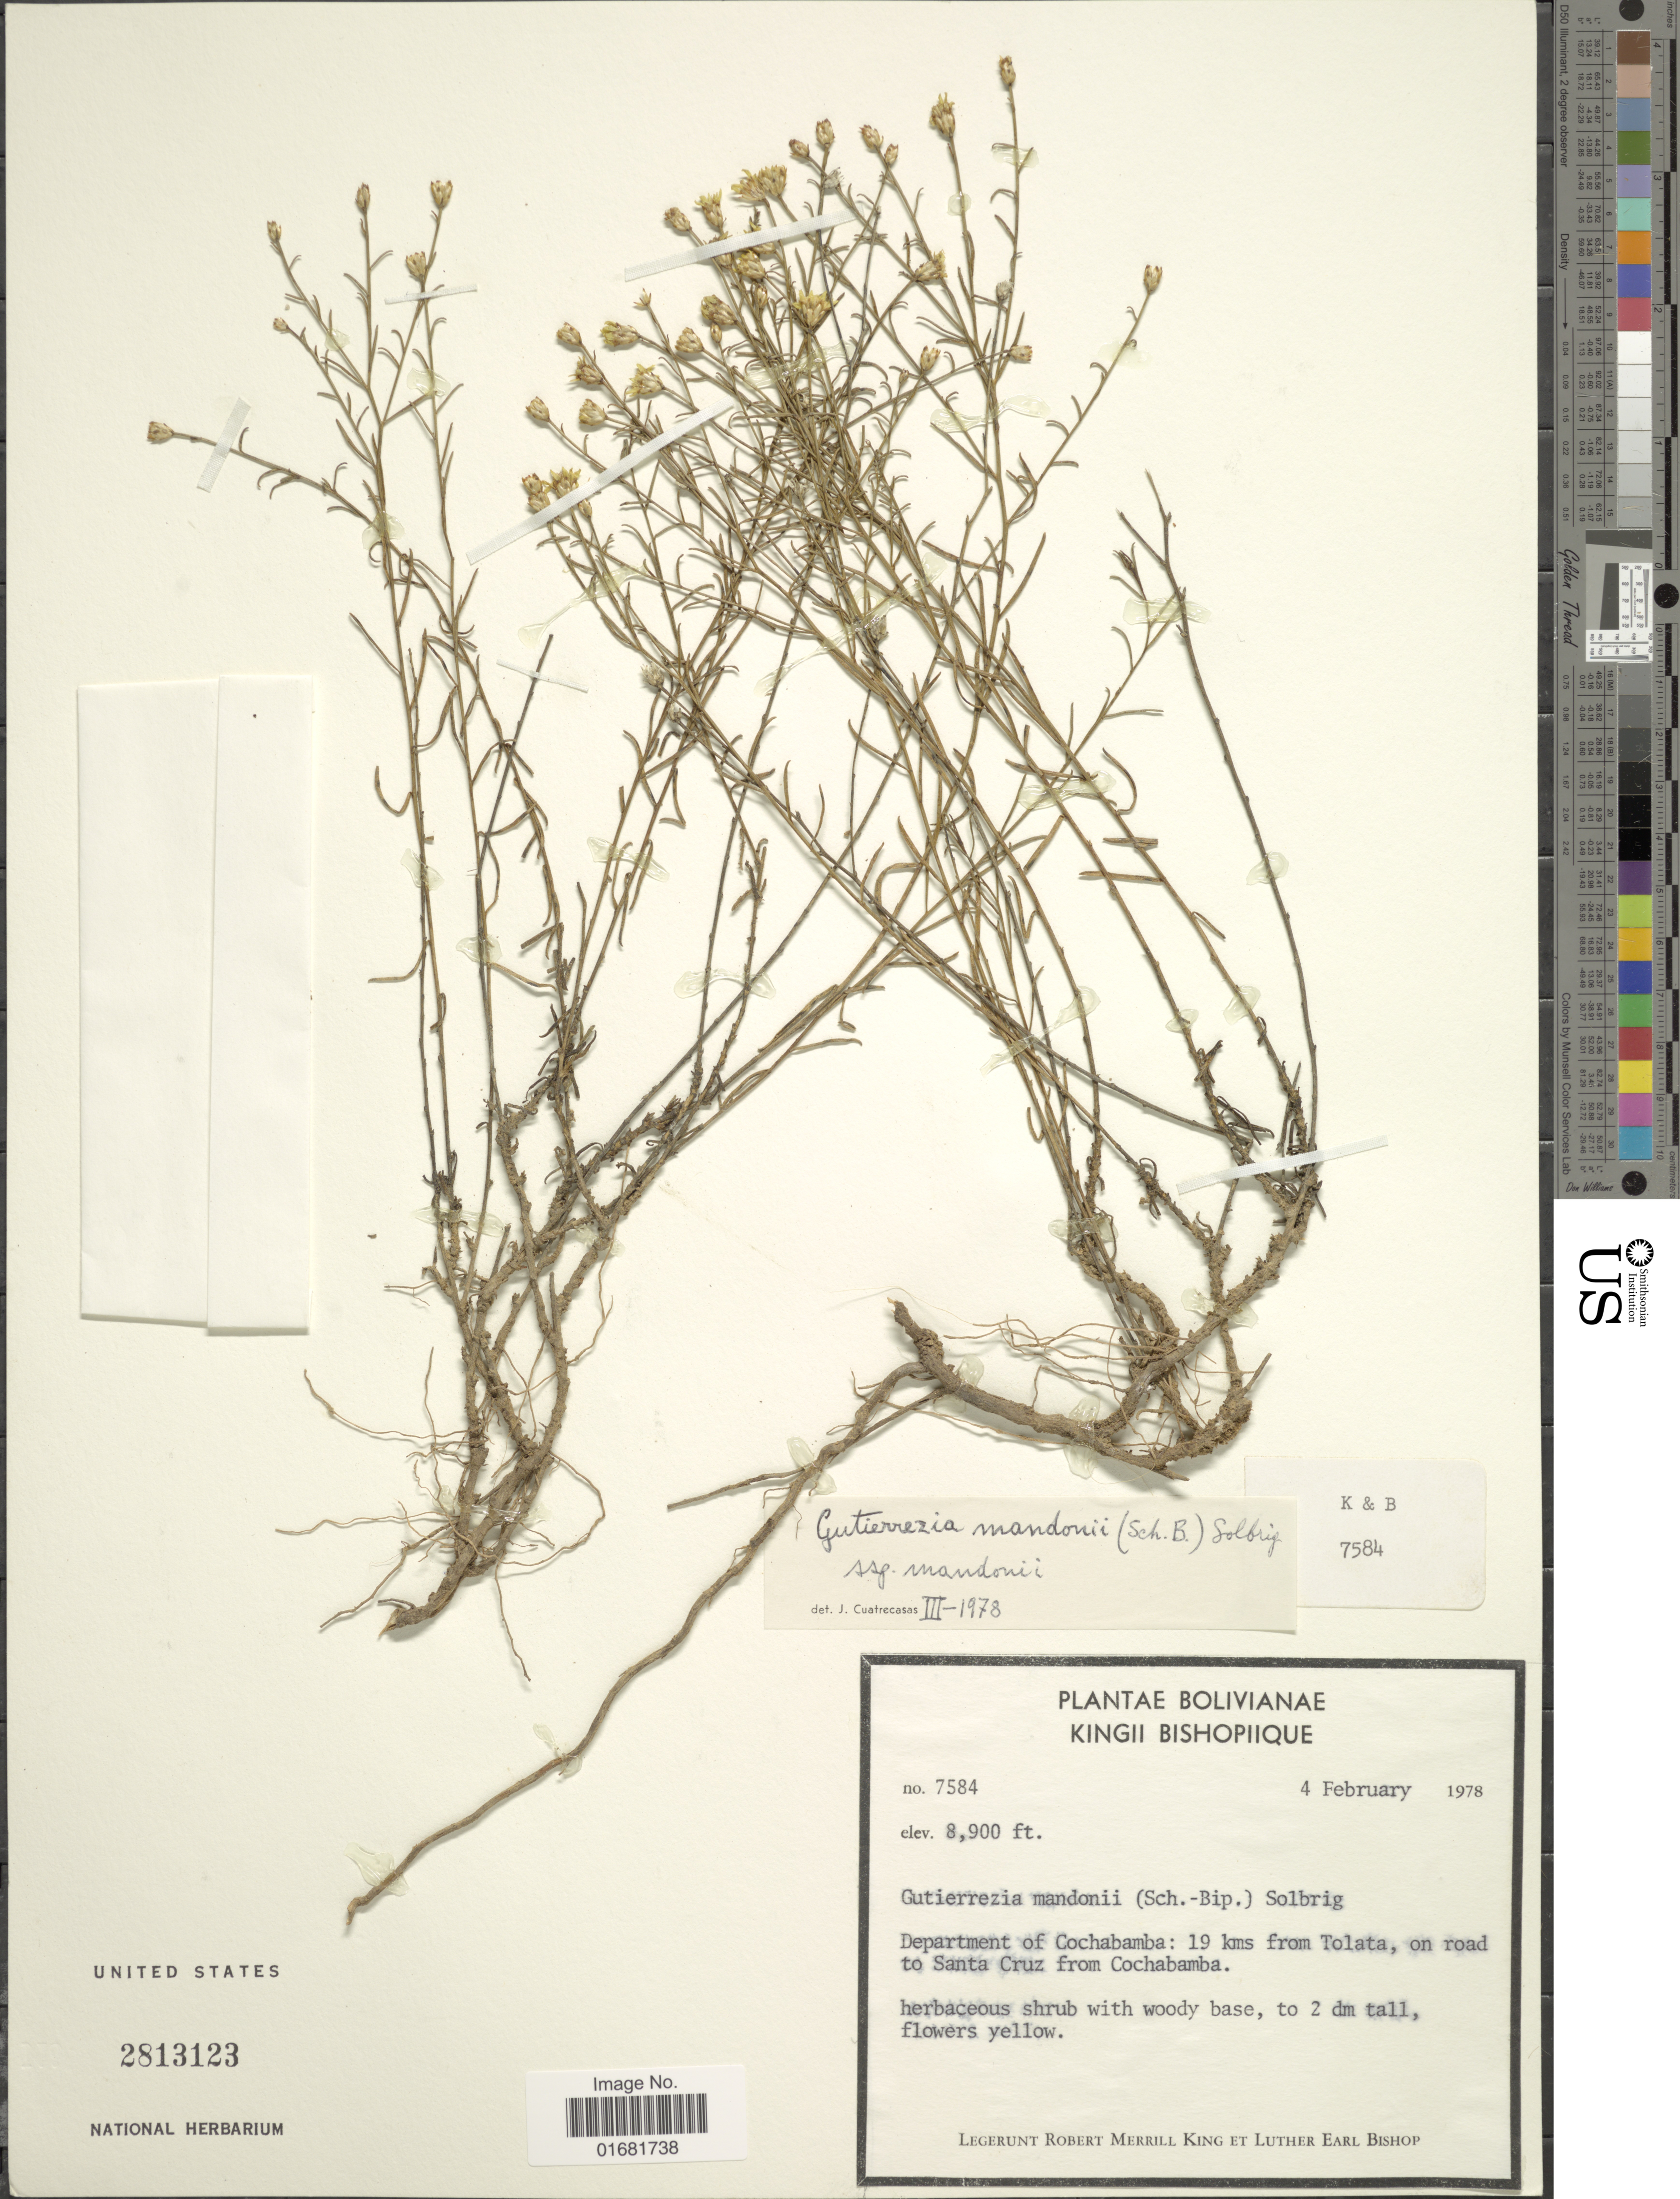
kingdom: Plantae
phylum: Tracheophyta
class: Magnoliopsida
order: Asterales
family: Asteraceae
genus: Gutierrezia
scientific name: Gutierrezia mandonii subsp. mandonii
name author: (Sch. Bip.) Solbrig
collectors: R. M. King & L. E. Bishop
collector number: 7584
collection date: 1978-02-04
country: Bolivia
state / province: Cochabamba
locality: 19 kms from Tolata, on road to Santa Cruz from Cochabamba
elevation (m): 2713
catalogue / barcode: US 2813123